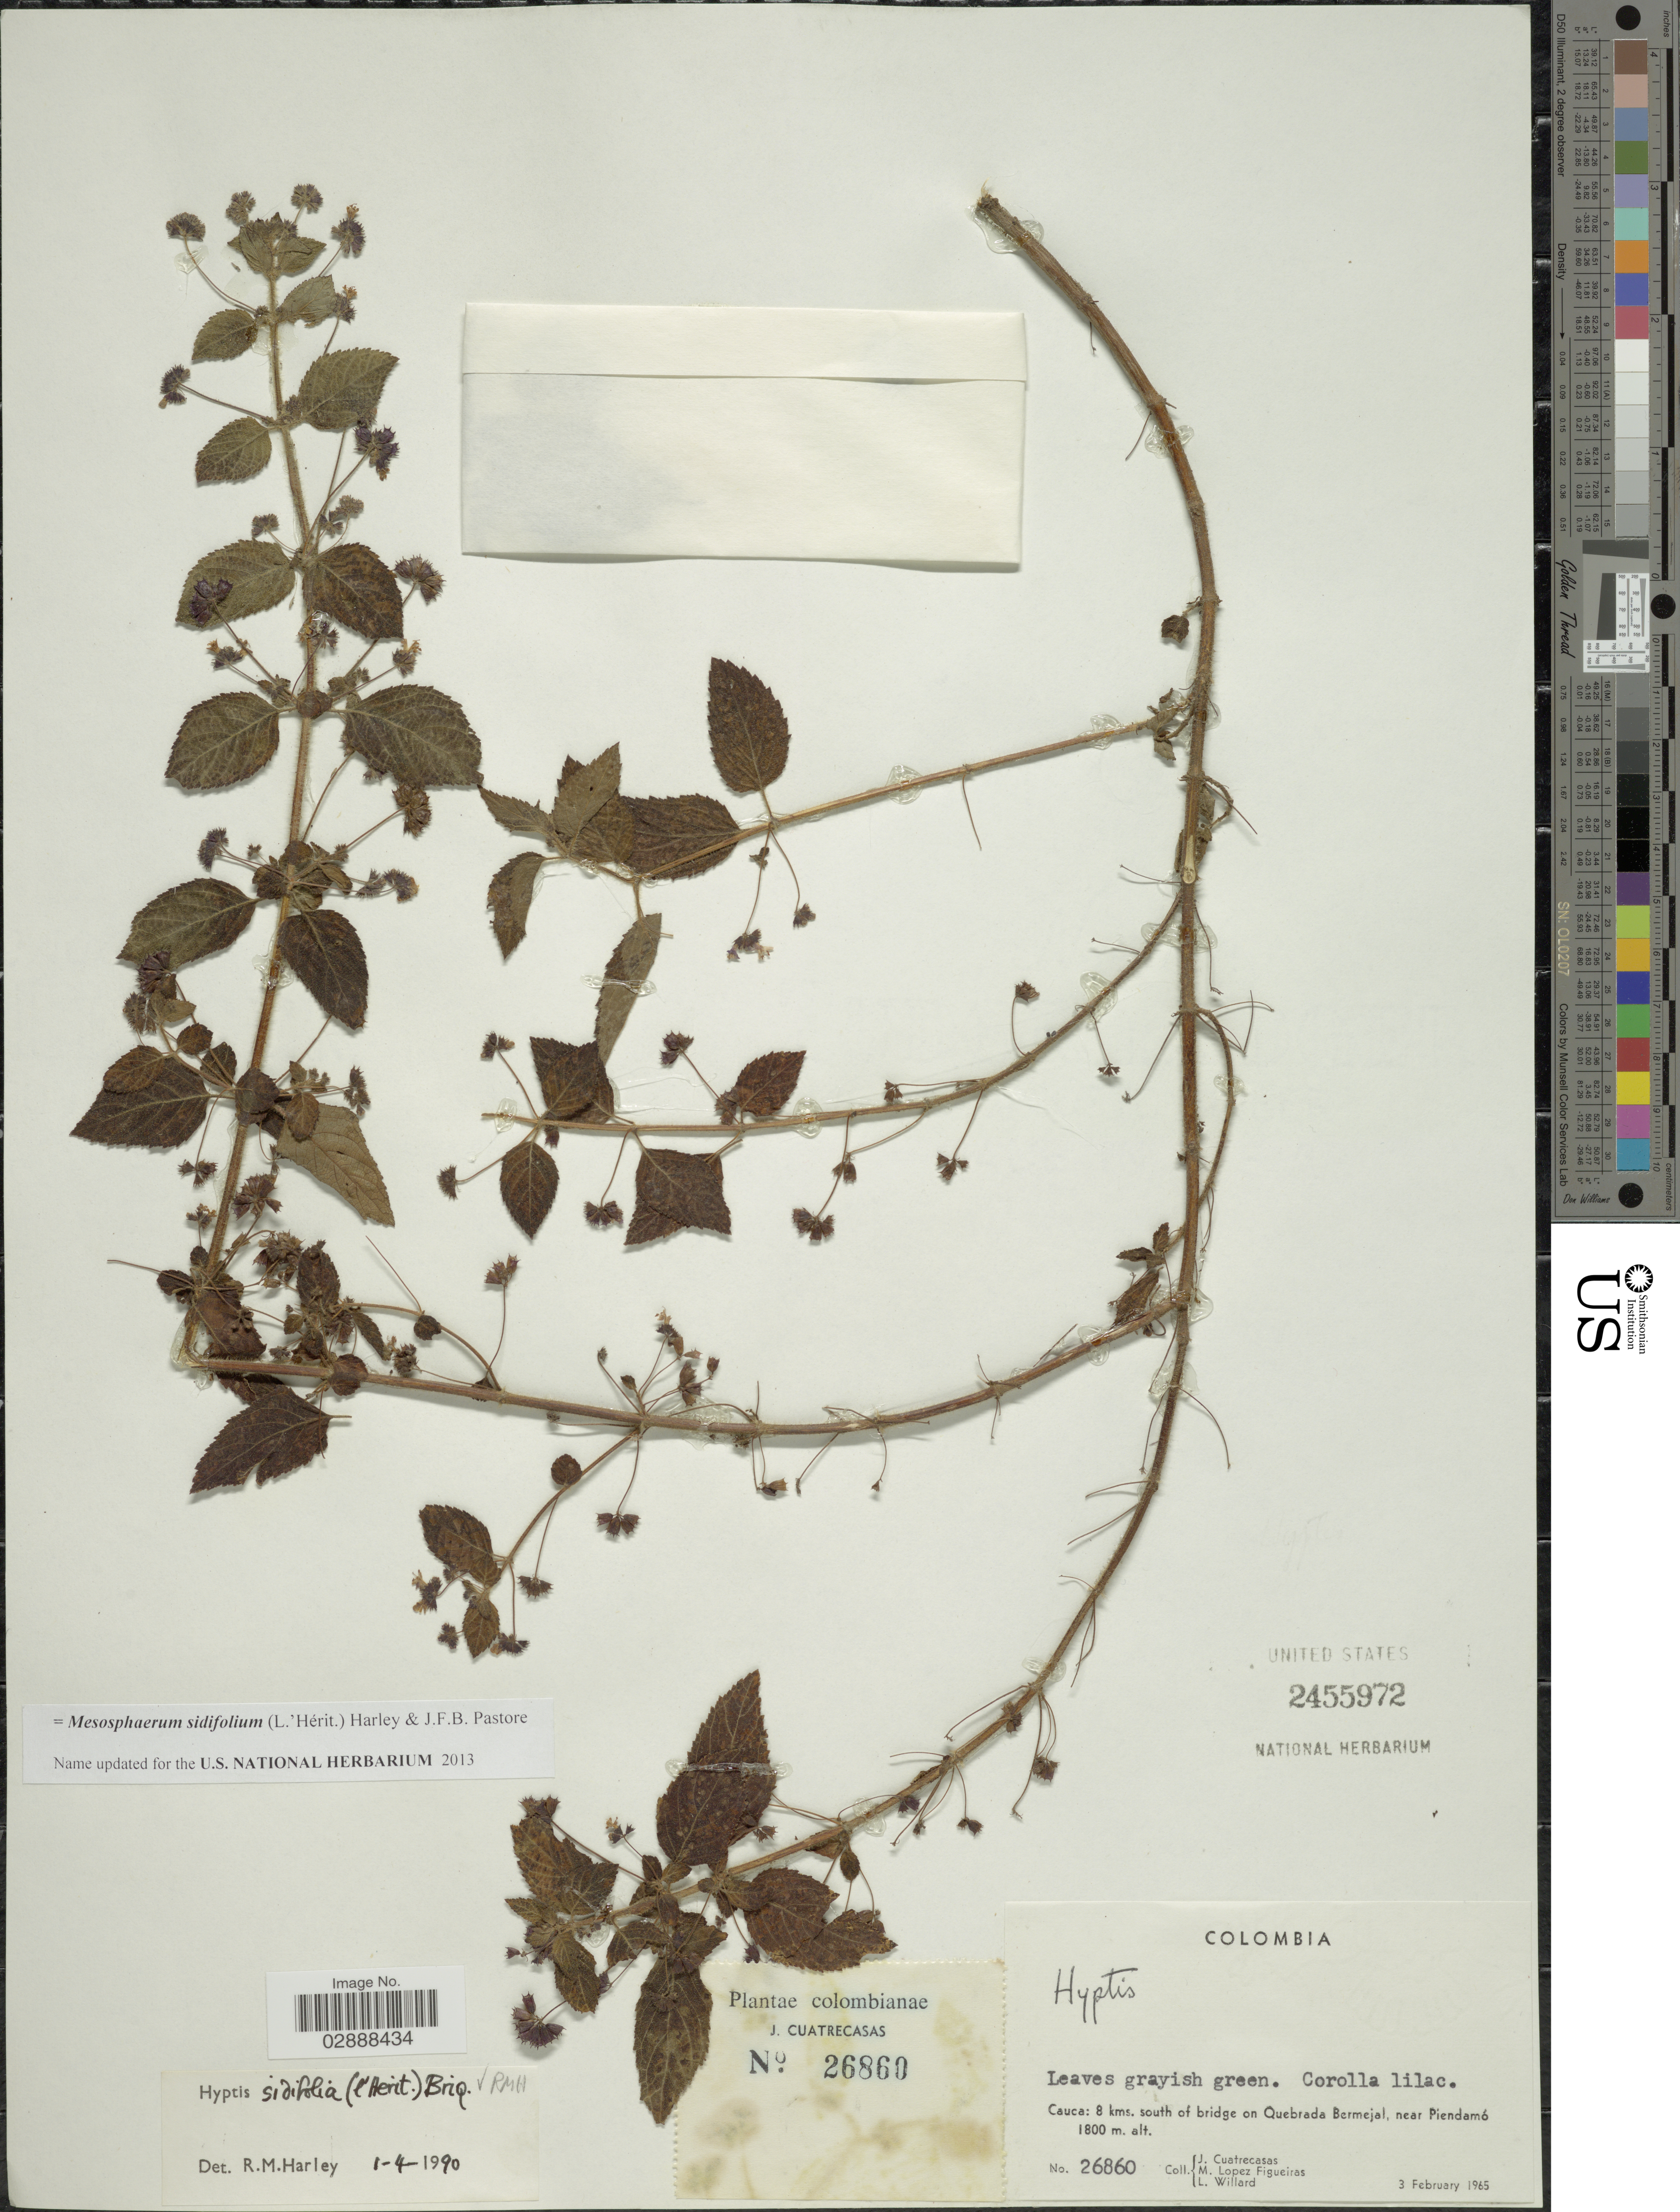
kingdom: Plantae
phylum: Tracheophyta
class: Magnoliopsida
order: Lamiales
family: Lamiaceae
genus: Mesosphaerum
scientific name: Mesosphaerum sidifolium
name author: (L'Hér.) Harley & J.F.B. Pastore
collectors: J. Cuatrecasas, M. López Figueiras & L. Willard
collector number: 26860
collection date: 1965-02-03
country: Colombia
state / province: Cauca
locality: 8 kms. south of bridge on Quebrada Bermejal, near Piendamó.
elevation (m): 1800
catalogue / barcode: US 2455972